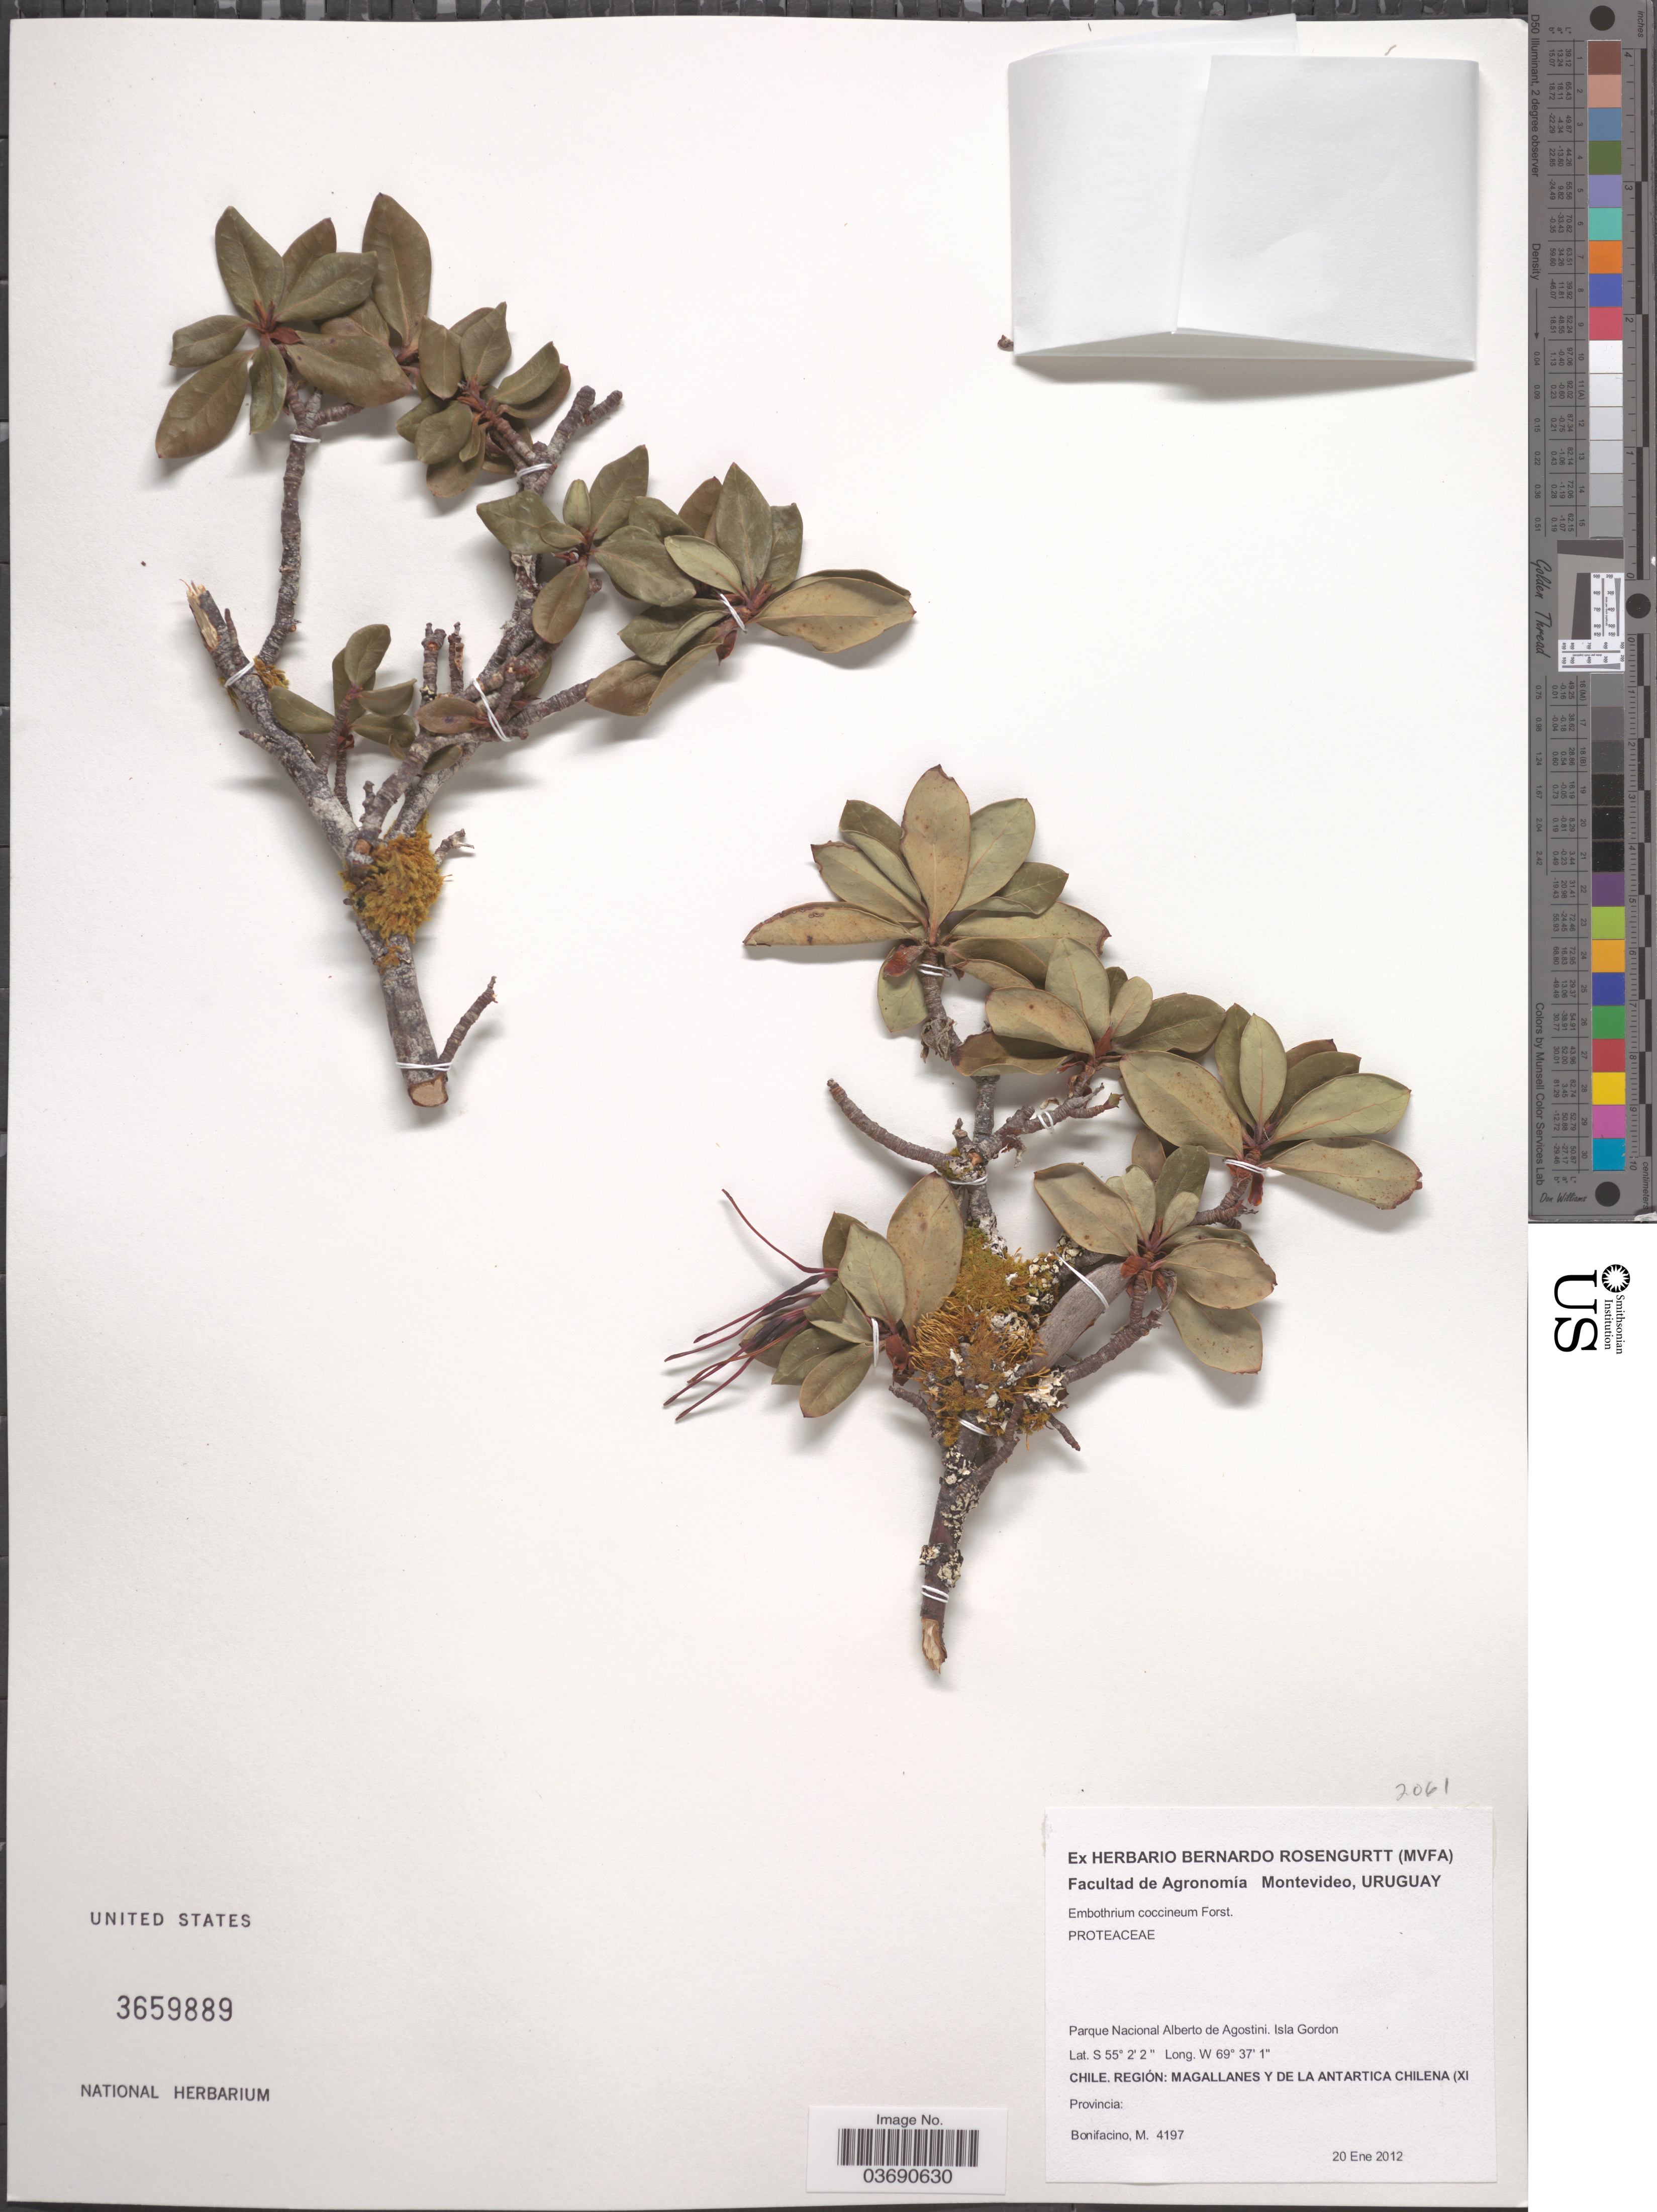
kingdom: Plantae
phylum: Tracheophyta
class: Magnoliopsida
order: Proteales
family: Proteaceae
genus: Embothrium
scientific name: Embothrium coccineum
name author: J.R. Forst. & G. Forst.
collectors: M. Bonifacino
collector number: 4197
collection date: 2012-01-20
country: Uruguay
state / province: Montevideo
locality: Parque Nacional Alberto de Agostini. Isla Gordon. Región: Magallanes y de La Antartica Chilena (XI.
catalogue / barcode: US 3659889